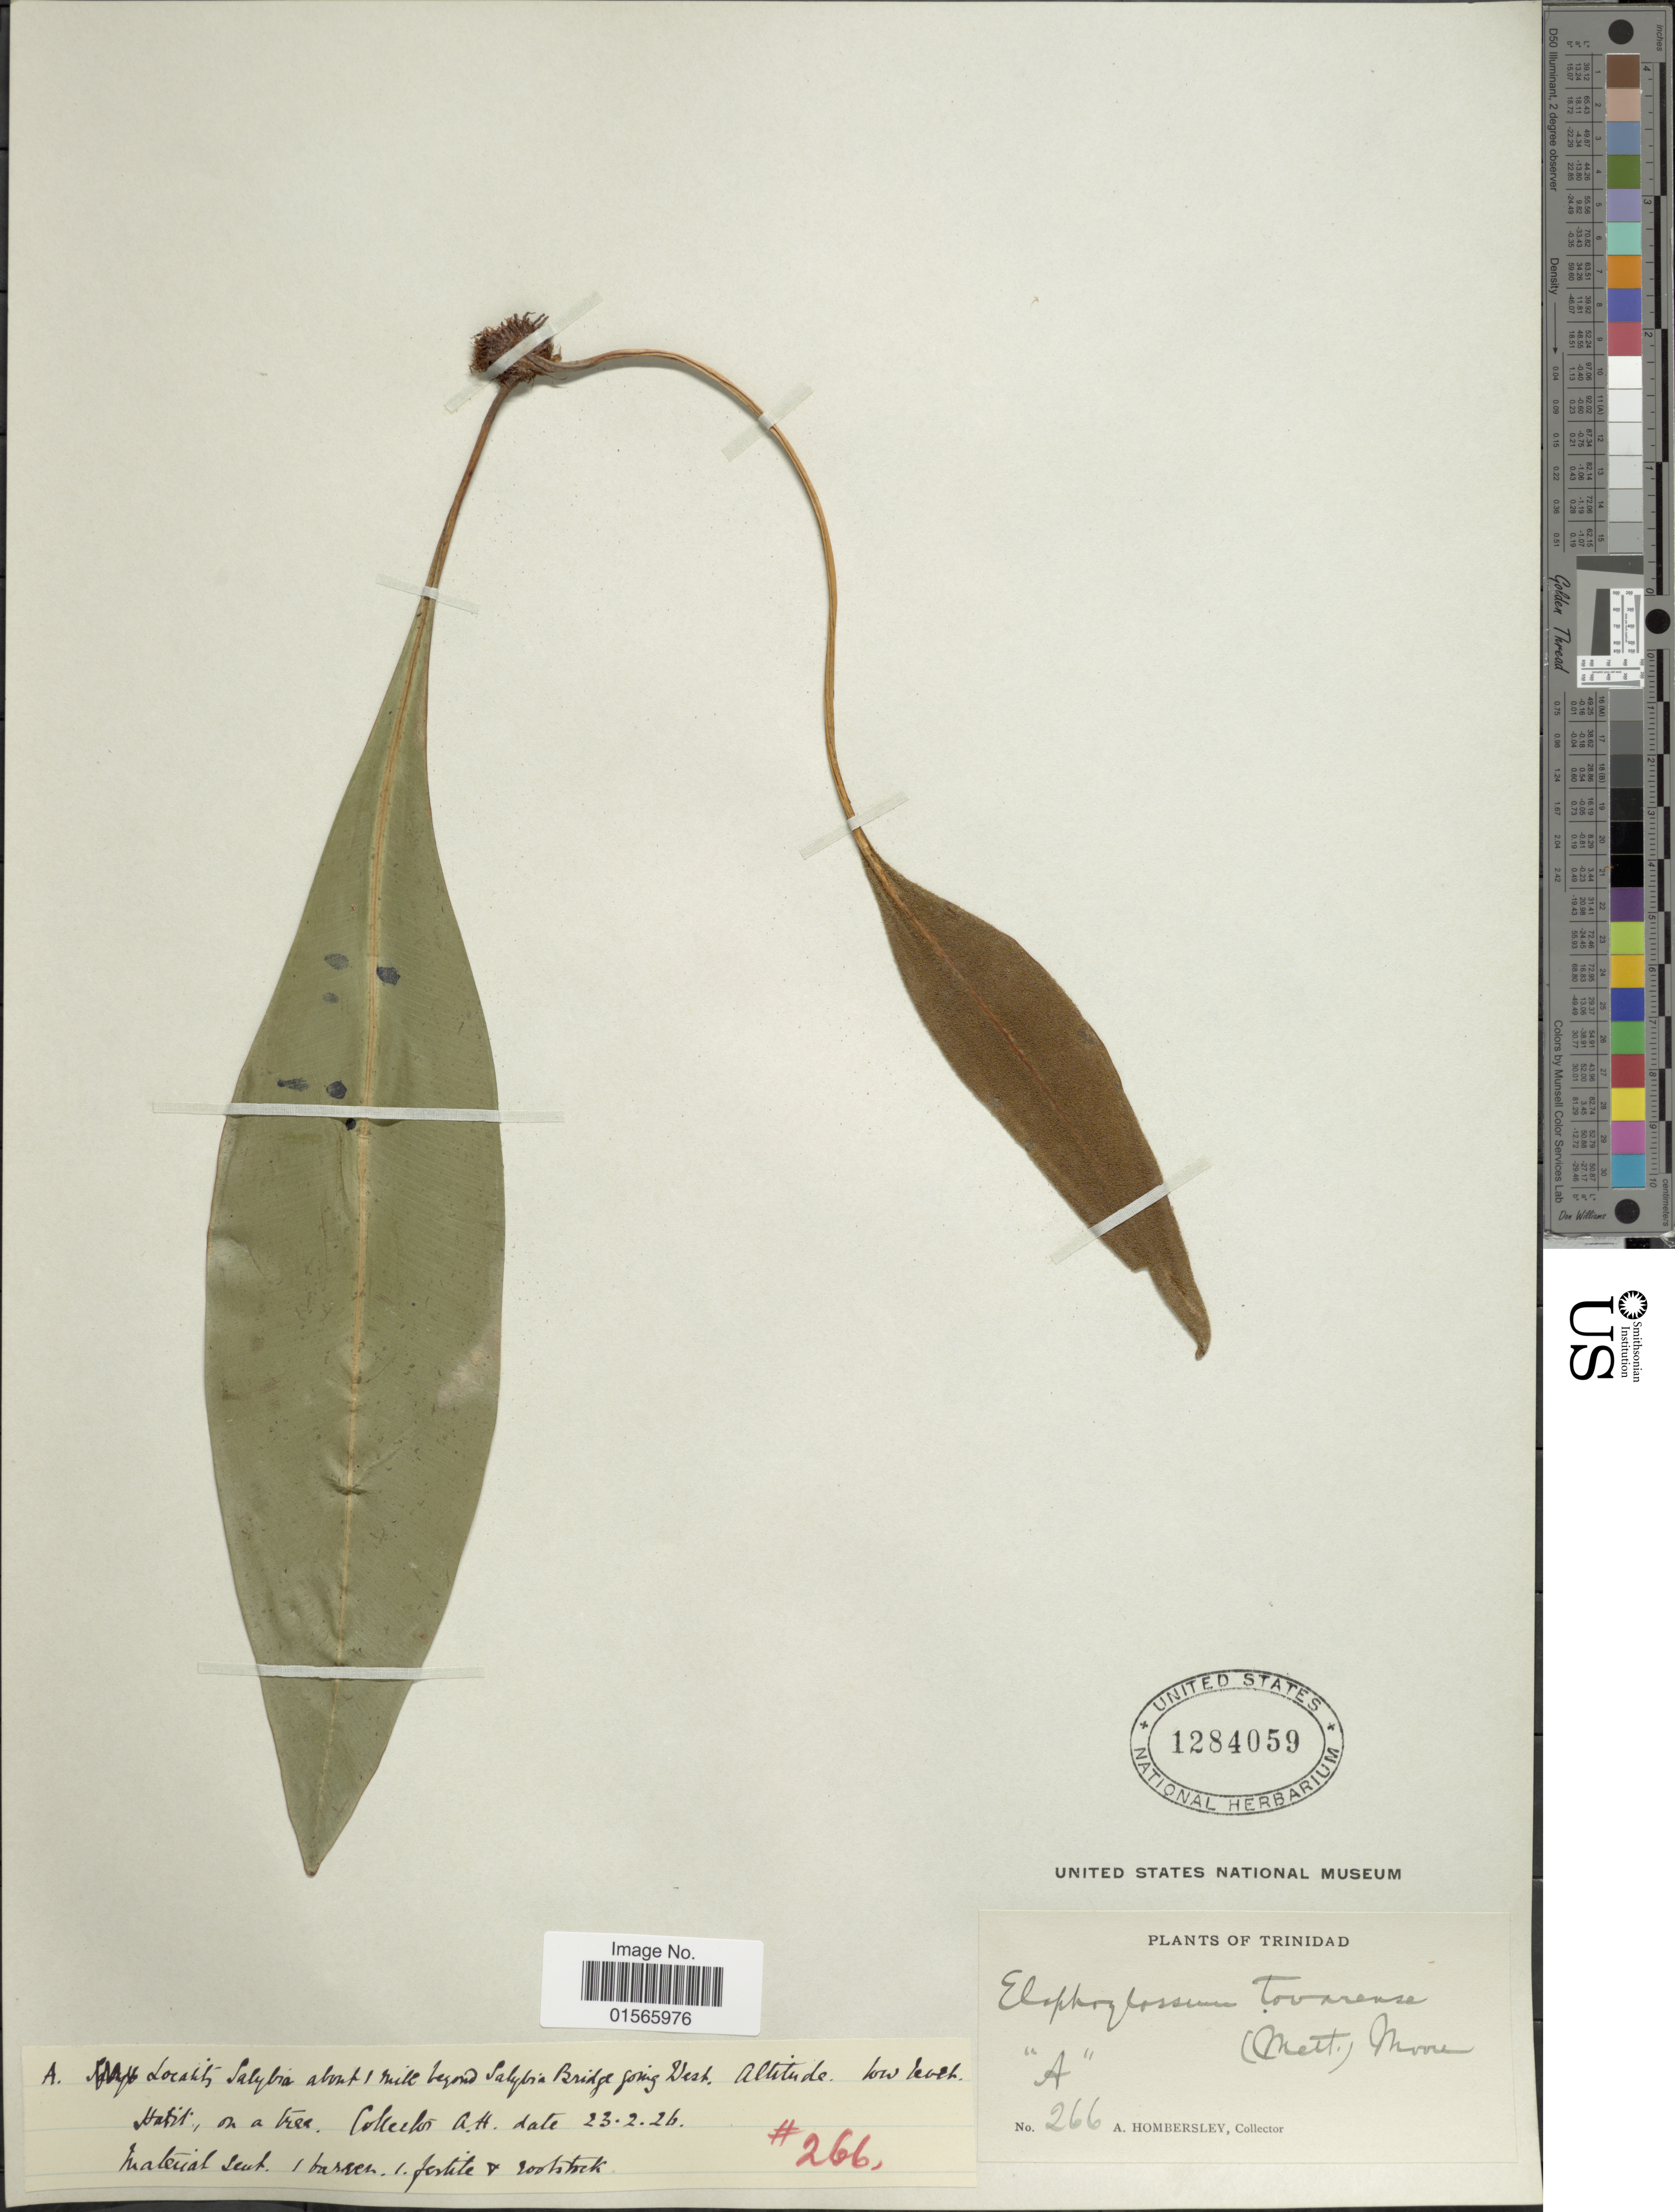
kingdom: Plantae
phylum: Tracheophyta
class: Polypodiopsida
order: Polypodiales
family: Dryopteridaceae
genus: Elaphoglossum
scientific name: Elaphoglossum luridum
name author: (Fée) Christ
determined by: Matos, F. B.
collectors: A. Hombersley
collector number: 266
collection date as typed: Transcribed d/m/y: 23/2/26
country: Trinidad and Tobago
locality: Salybia about 1 mile beyond Salybia Bridge going West, Trinidad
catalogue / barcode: US 1284059